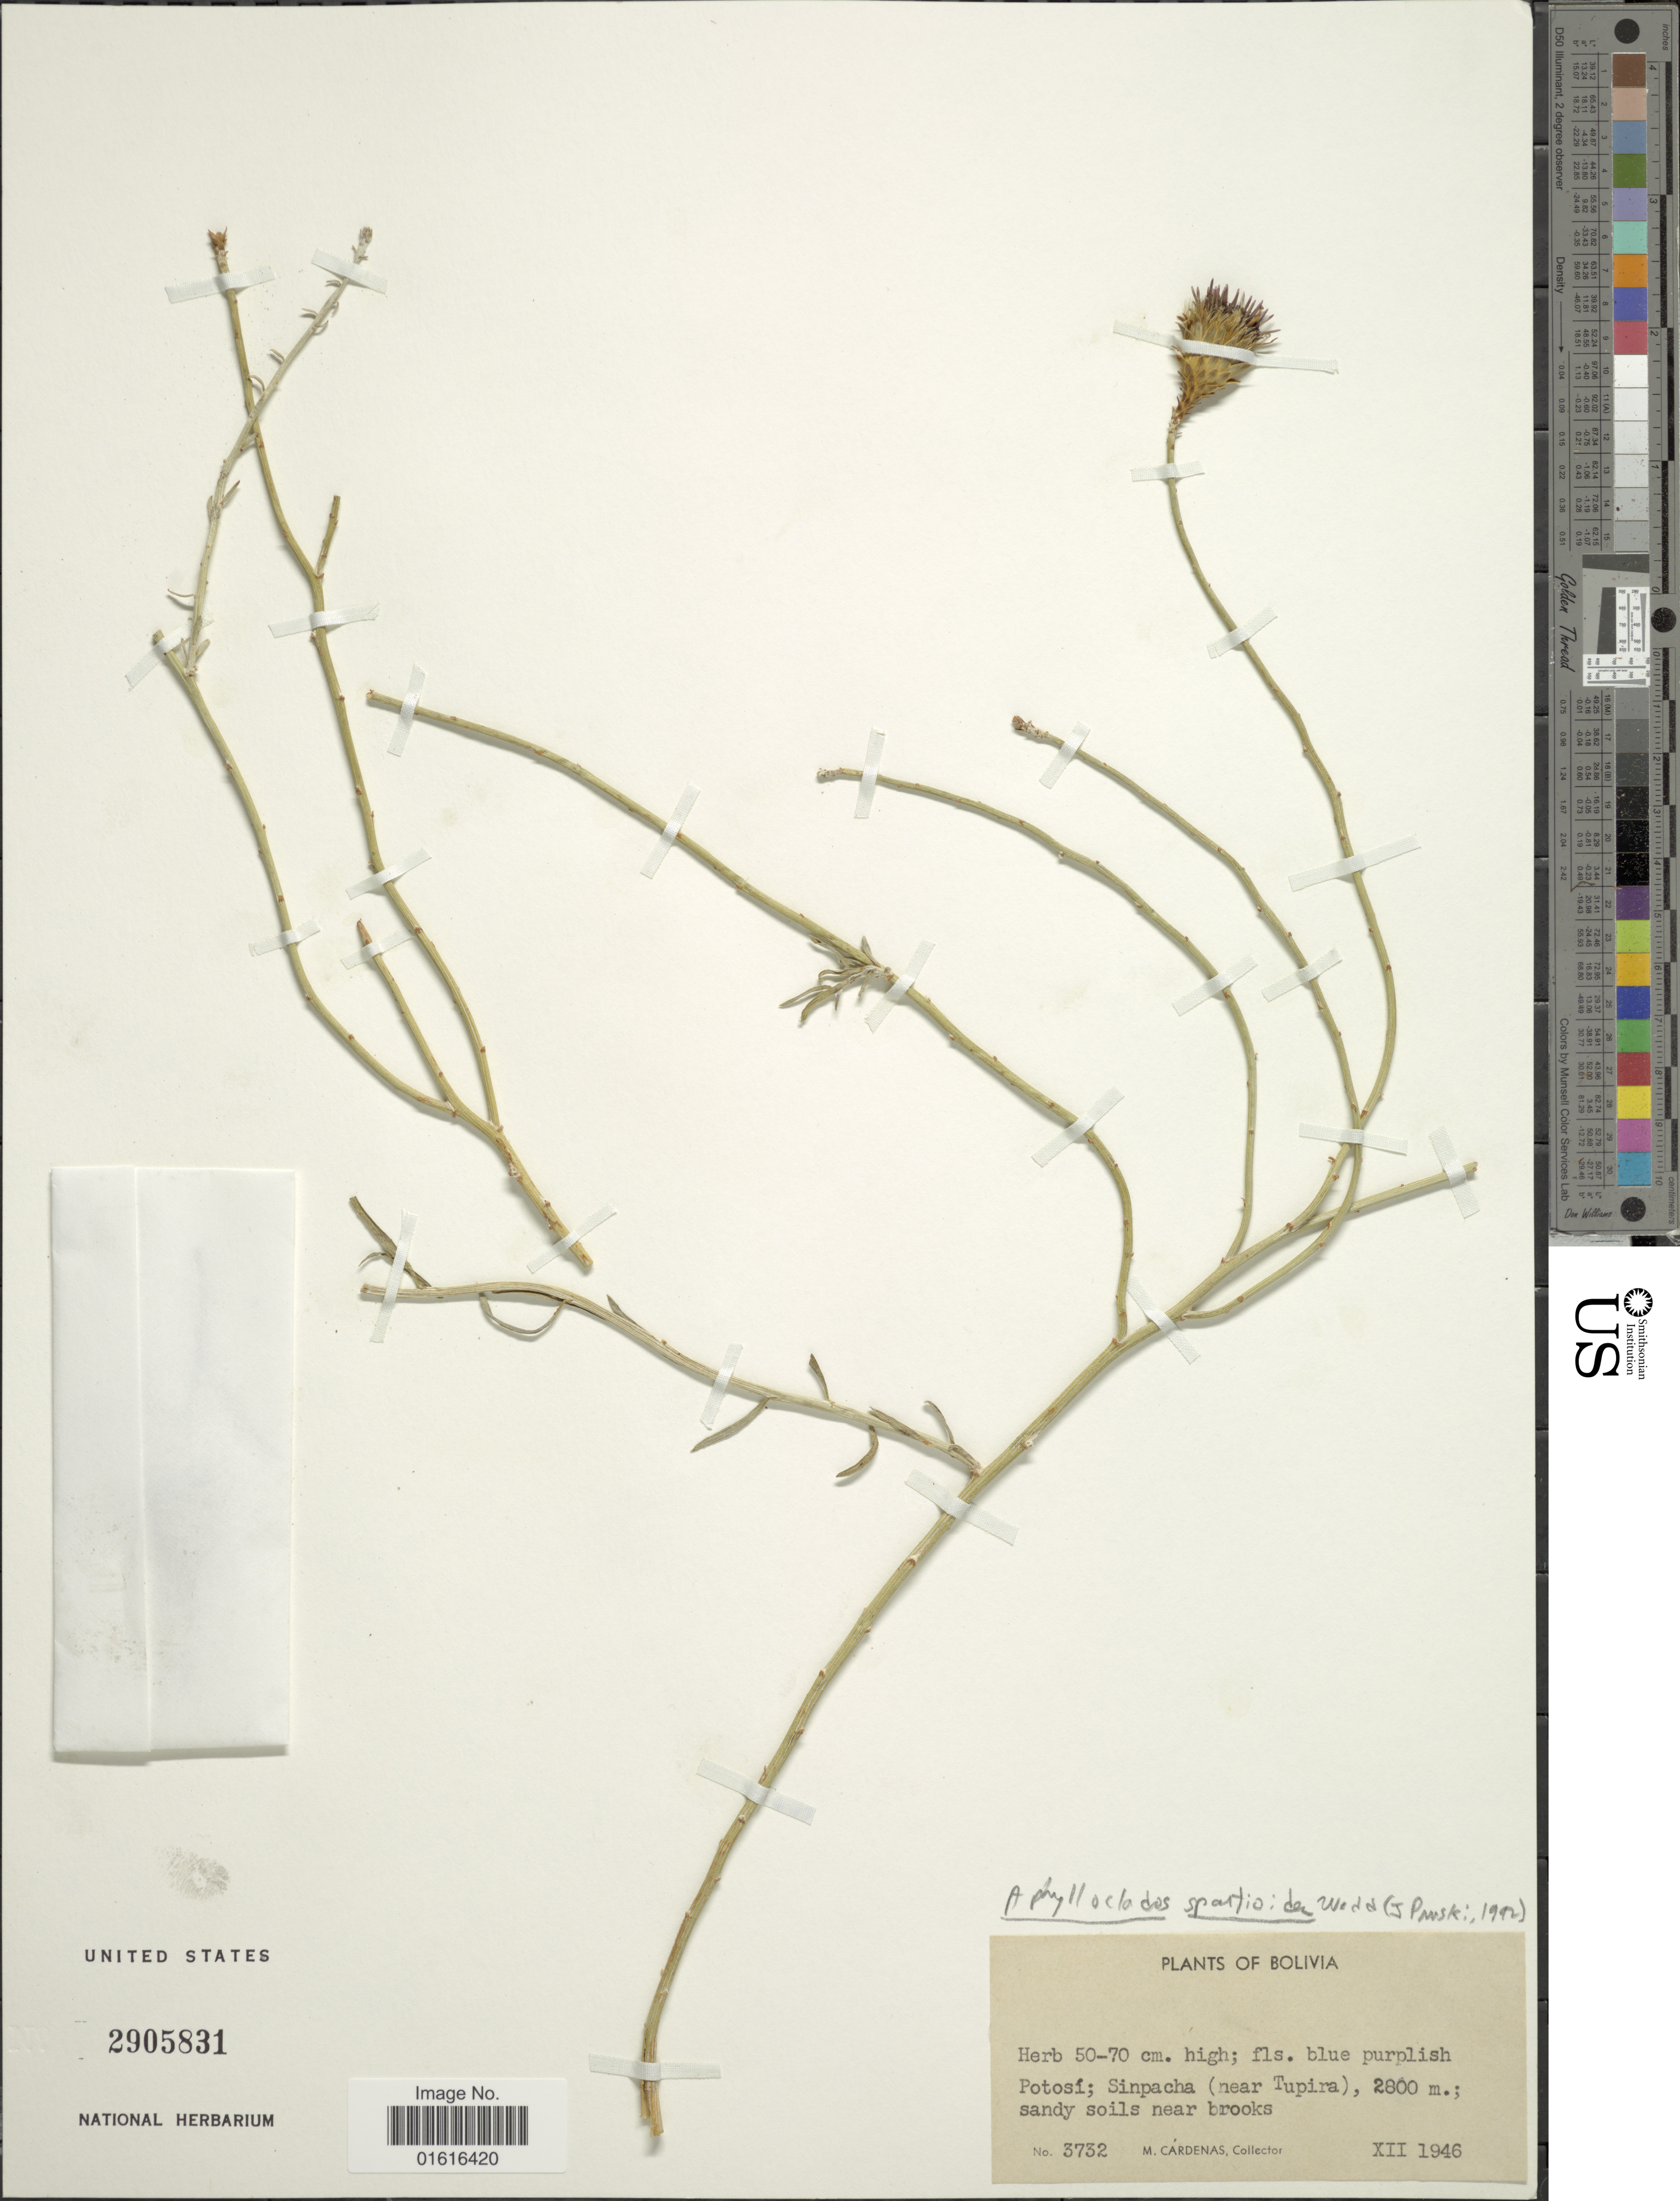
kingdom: Plantae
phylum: Tracheophyta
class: Magnoliopsida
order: Asterales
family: Asteraceae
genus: Aphyllocladus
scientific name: Aphyllocladus spartioides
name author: Wedd.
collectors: M. Cárdenas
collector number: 3732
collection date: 1946-12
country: Bolivia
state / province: Potosi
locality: Sinpacha (near Tupira); sandy soils near brooks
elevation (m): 2800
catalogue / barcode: US 2905831